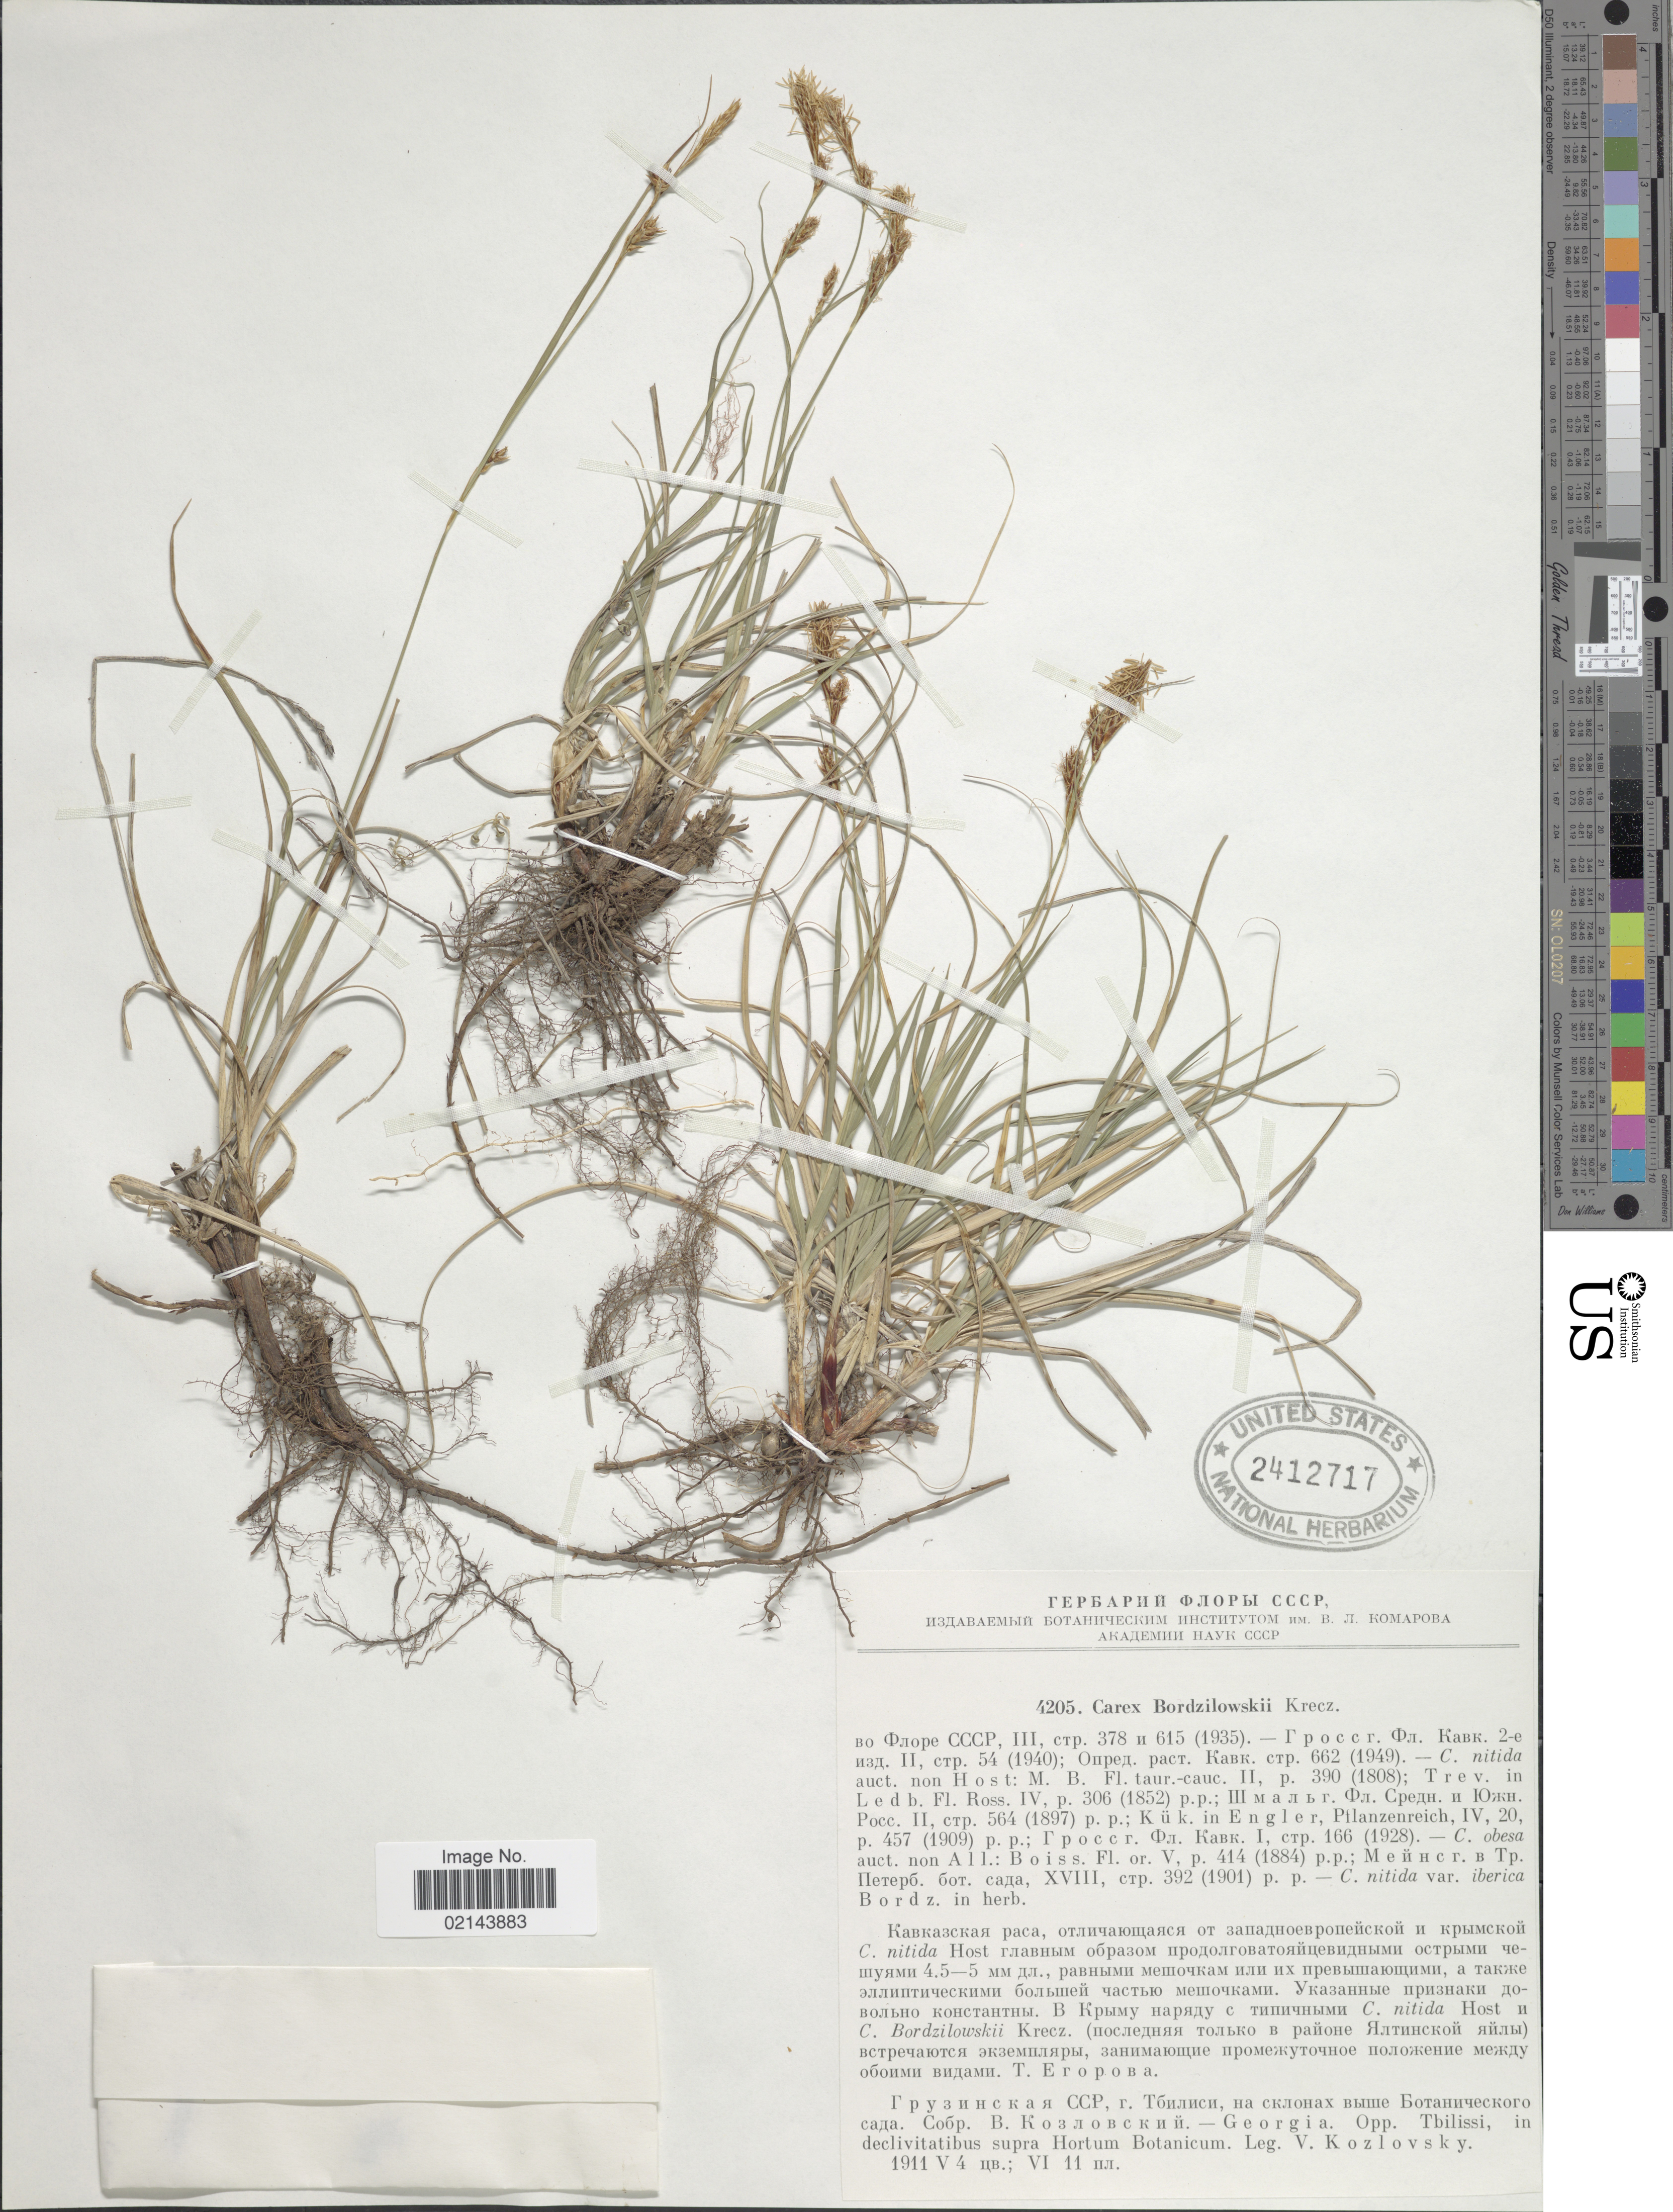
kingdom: Plantae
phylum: Tracheophyta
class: Liliopsida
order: Poales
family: Cyperaceae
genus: Carex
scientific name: Carex liparocarpos subsp. bordzilowskii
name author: (V.I. Krecz.) T.V. Egorova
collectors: W. Kozlowsky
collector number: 4205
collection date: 1911-05-04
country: Georgia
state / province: Tbilisi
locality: Hortum Botanicum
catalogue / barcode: US 2412717